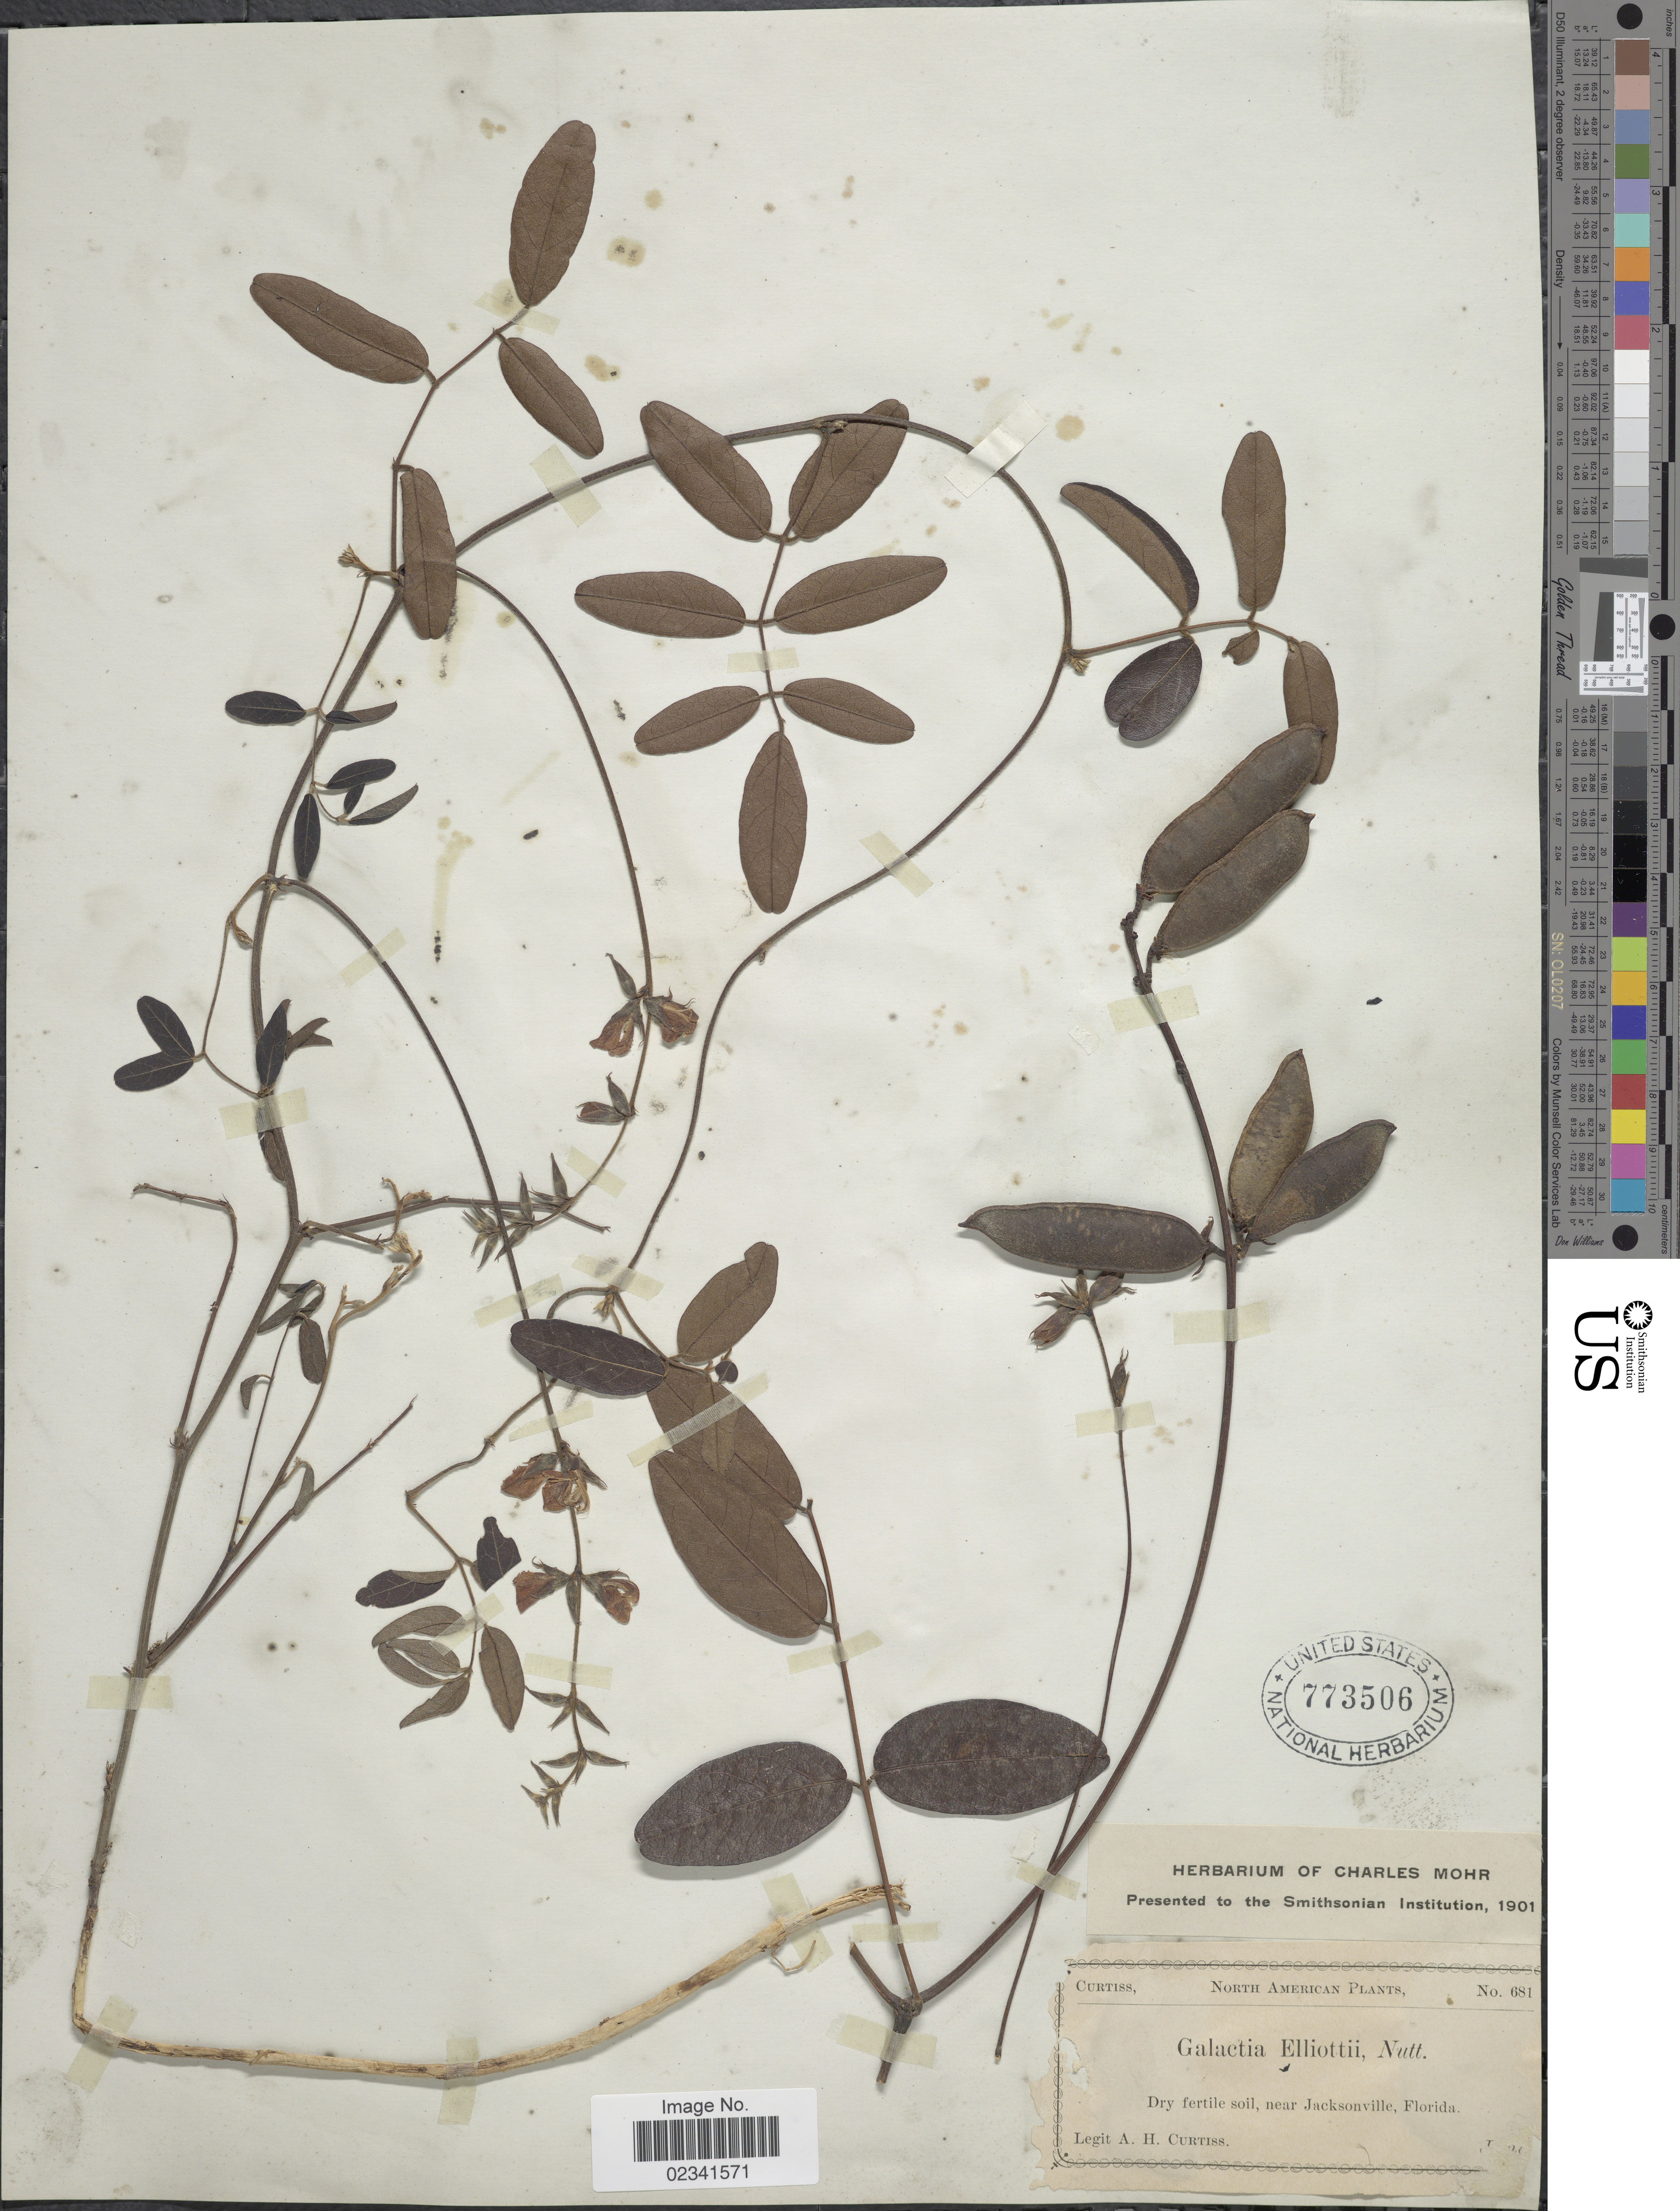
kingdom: Plantae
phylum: Tracheophyta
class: Magnoliopsida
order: Fabales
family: Fabaceae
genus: Galactia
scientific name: Galactia elliottii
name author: Nutt.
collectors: A. H. Curtiss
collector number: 681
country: United States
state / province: Florida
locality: Dry fertile soil, near Jacksonville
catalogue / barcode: US 773506